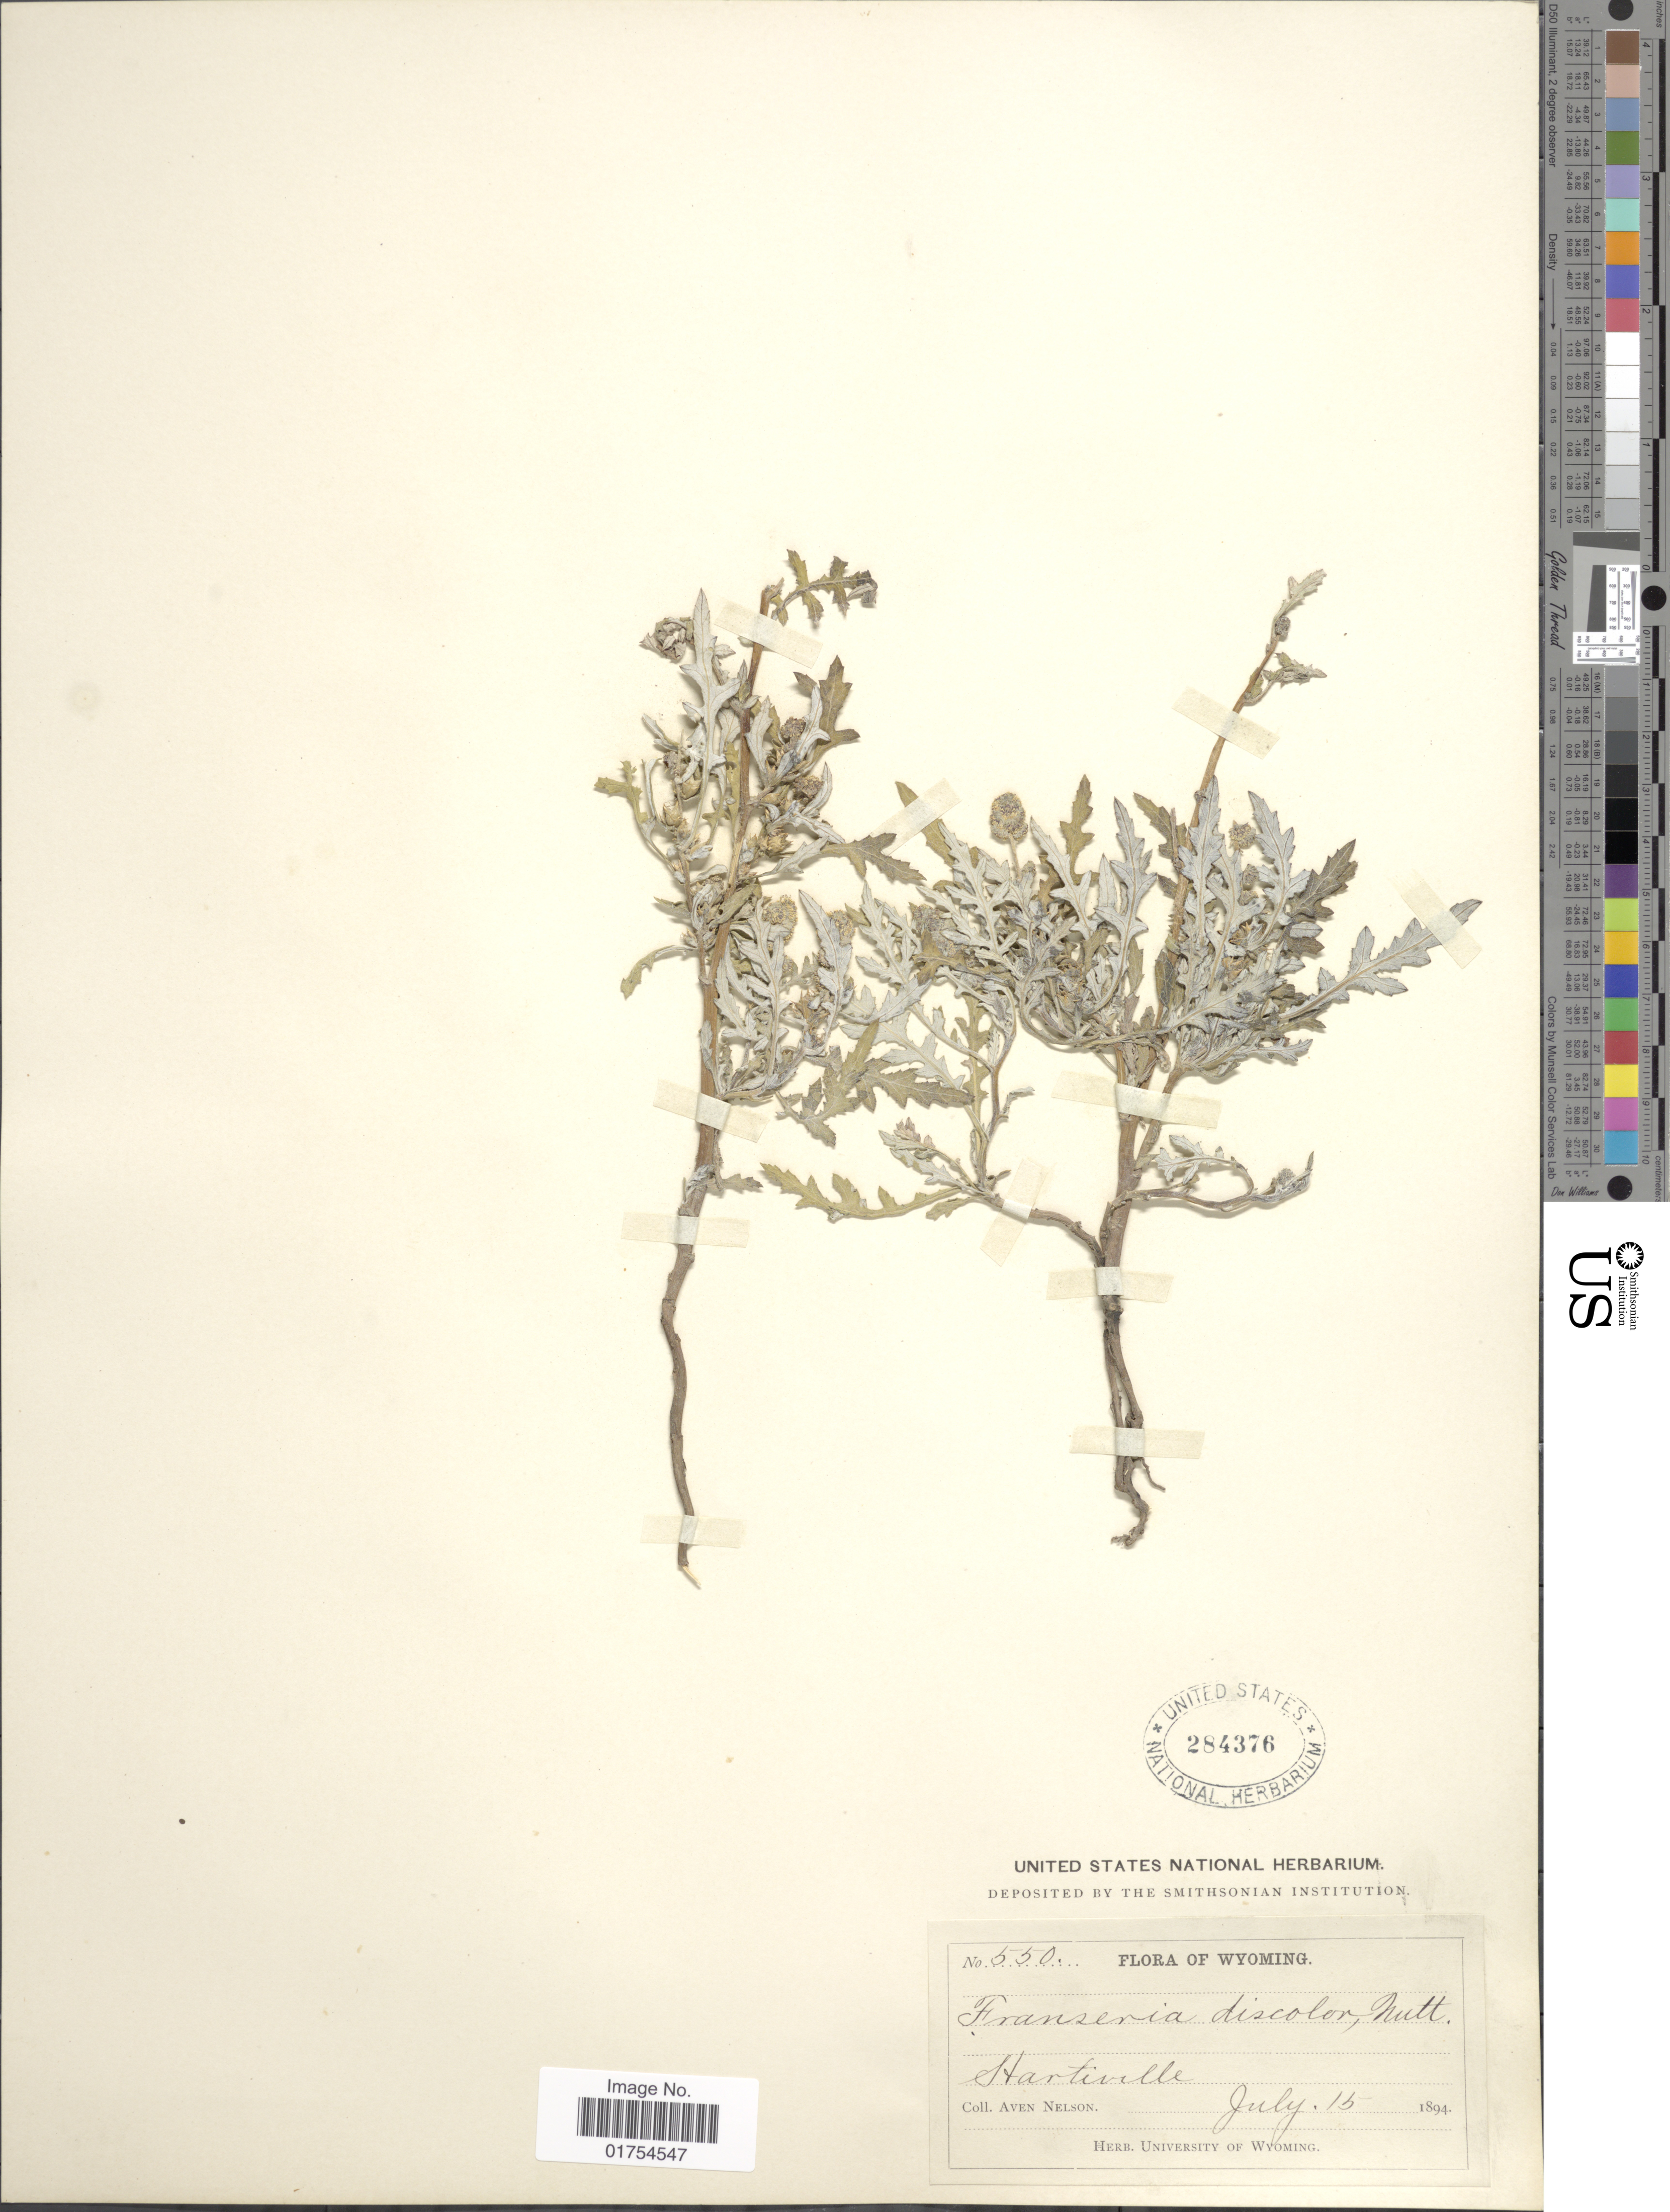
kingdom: Plantae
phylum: Tracheophyta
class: Magnoliopsida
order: Asterales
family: Asteraceae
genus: Franseria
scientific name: Franseria discolor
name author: Nutt.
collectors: A. Nelson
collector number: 550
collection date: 1894-07-15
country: United States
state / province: Wyoming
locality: Hartville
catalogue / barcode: US 284376